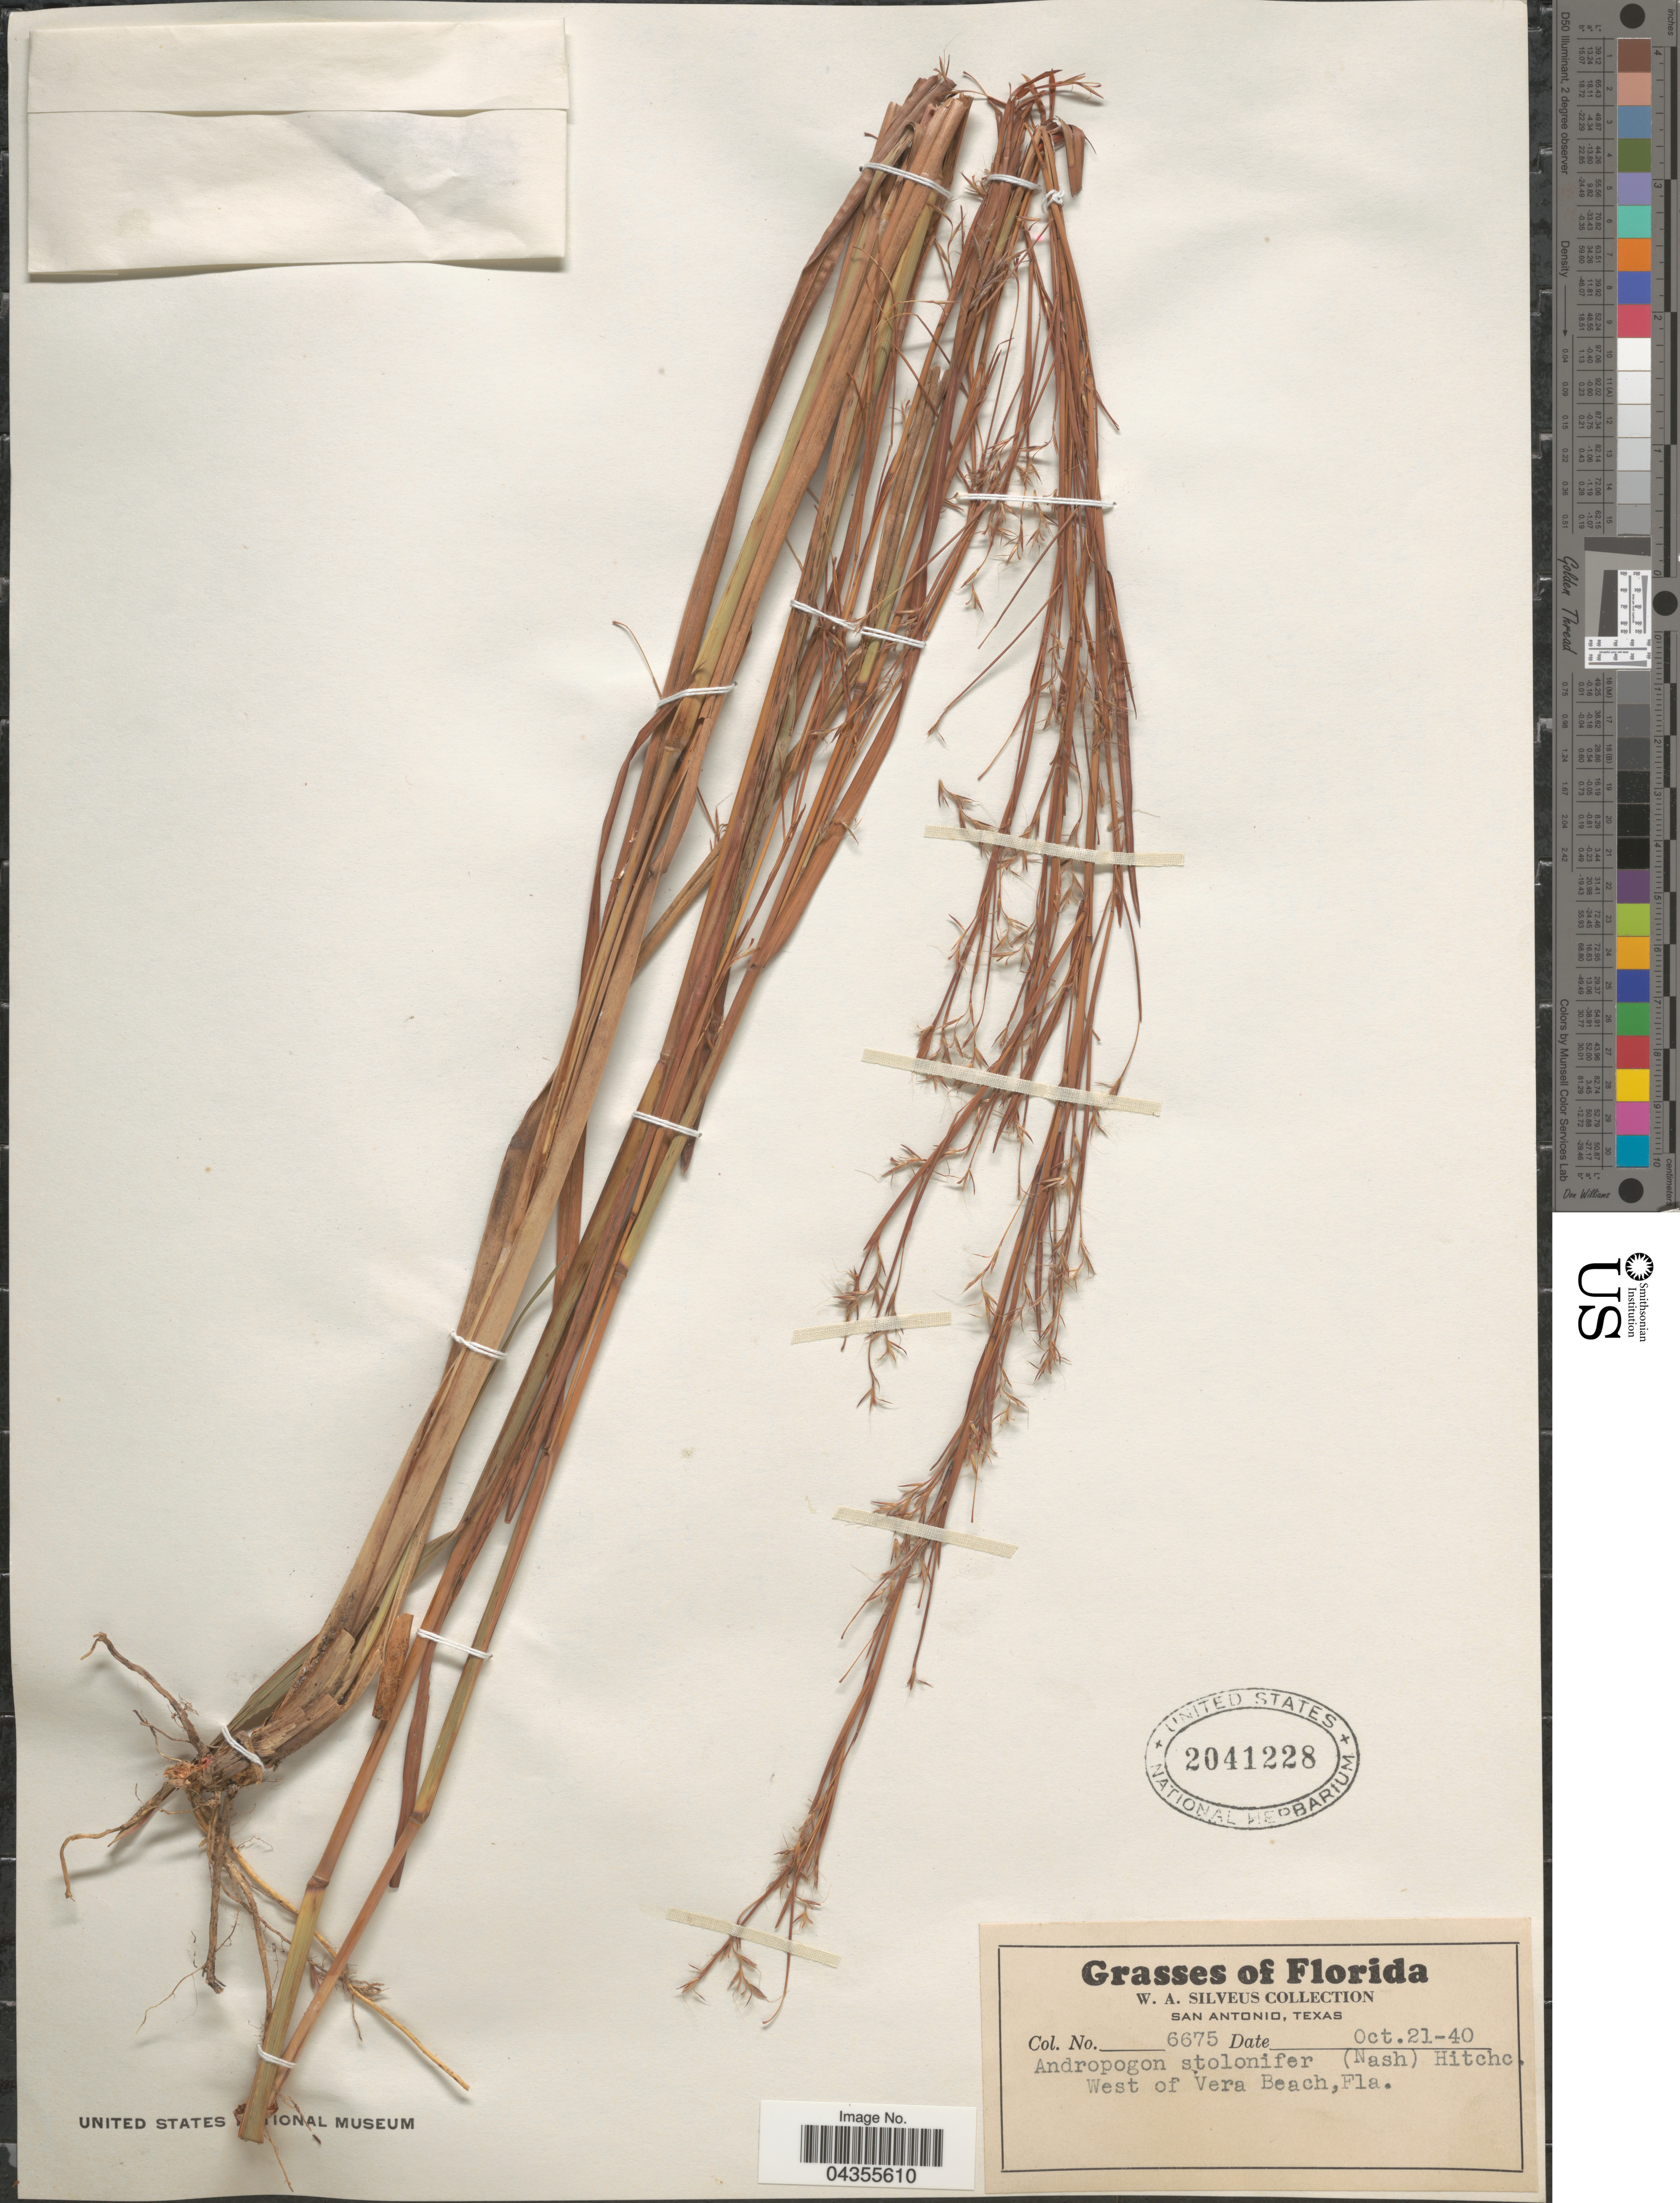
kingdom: Plantae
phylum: Tracheophyta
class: Liliopsida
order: Poales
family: Poaceae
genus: Schizachyrium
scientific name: Schizachyrium scoparium var. stoloniferum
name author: (Nash) Wipff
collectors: W. Silveus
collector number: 6675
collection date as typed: Transcribed d/m/y: 21/10/40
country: United States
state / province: Florida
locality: West of Vera Beach.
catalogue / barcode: US 2041228